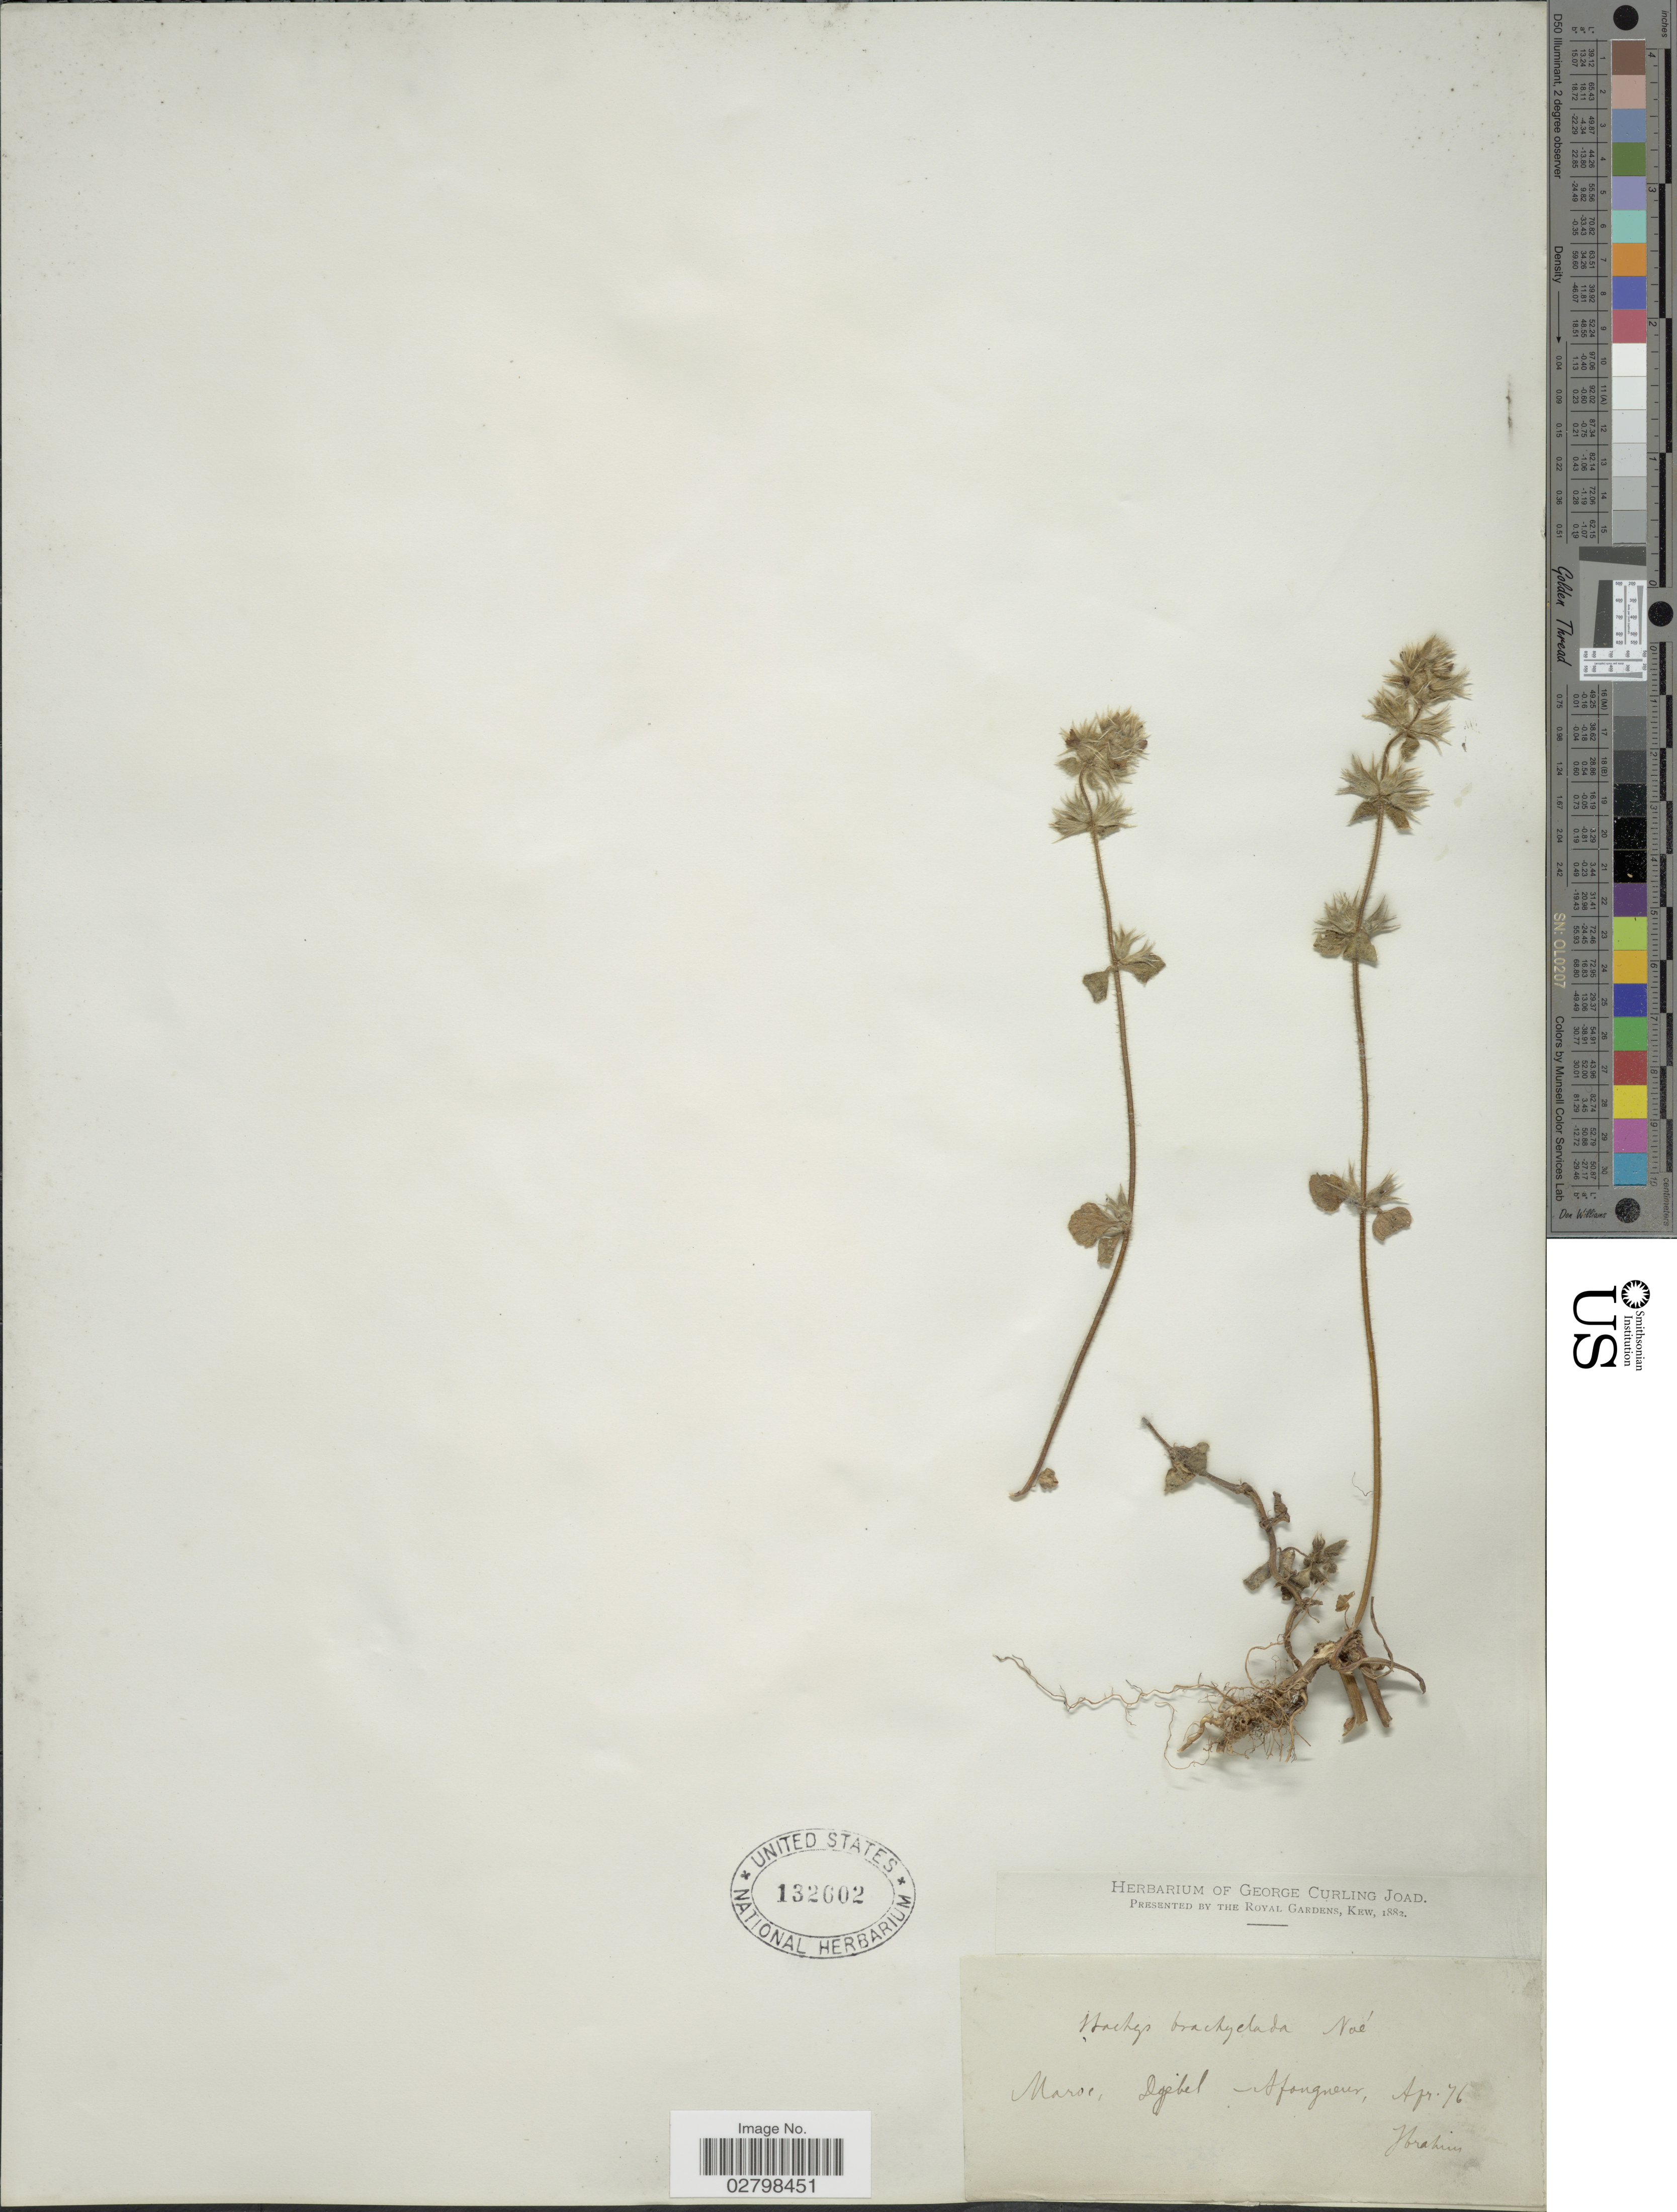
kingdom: Plantae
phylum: Tracheophyta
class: Magnoliopsida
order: Lamiales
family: Lamiaceae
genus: Stachys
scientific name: Stachys brachyclada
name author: Noë ex Coss.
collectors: -. Ibrahim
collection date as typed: Transcribed d/m/y: /4/76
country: Morocco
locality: Maroc, Djebel Afougueur.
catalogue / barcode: US 132602